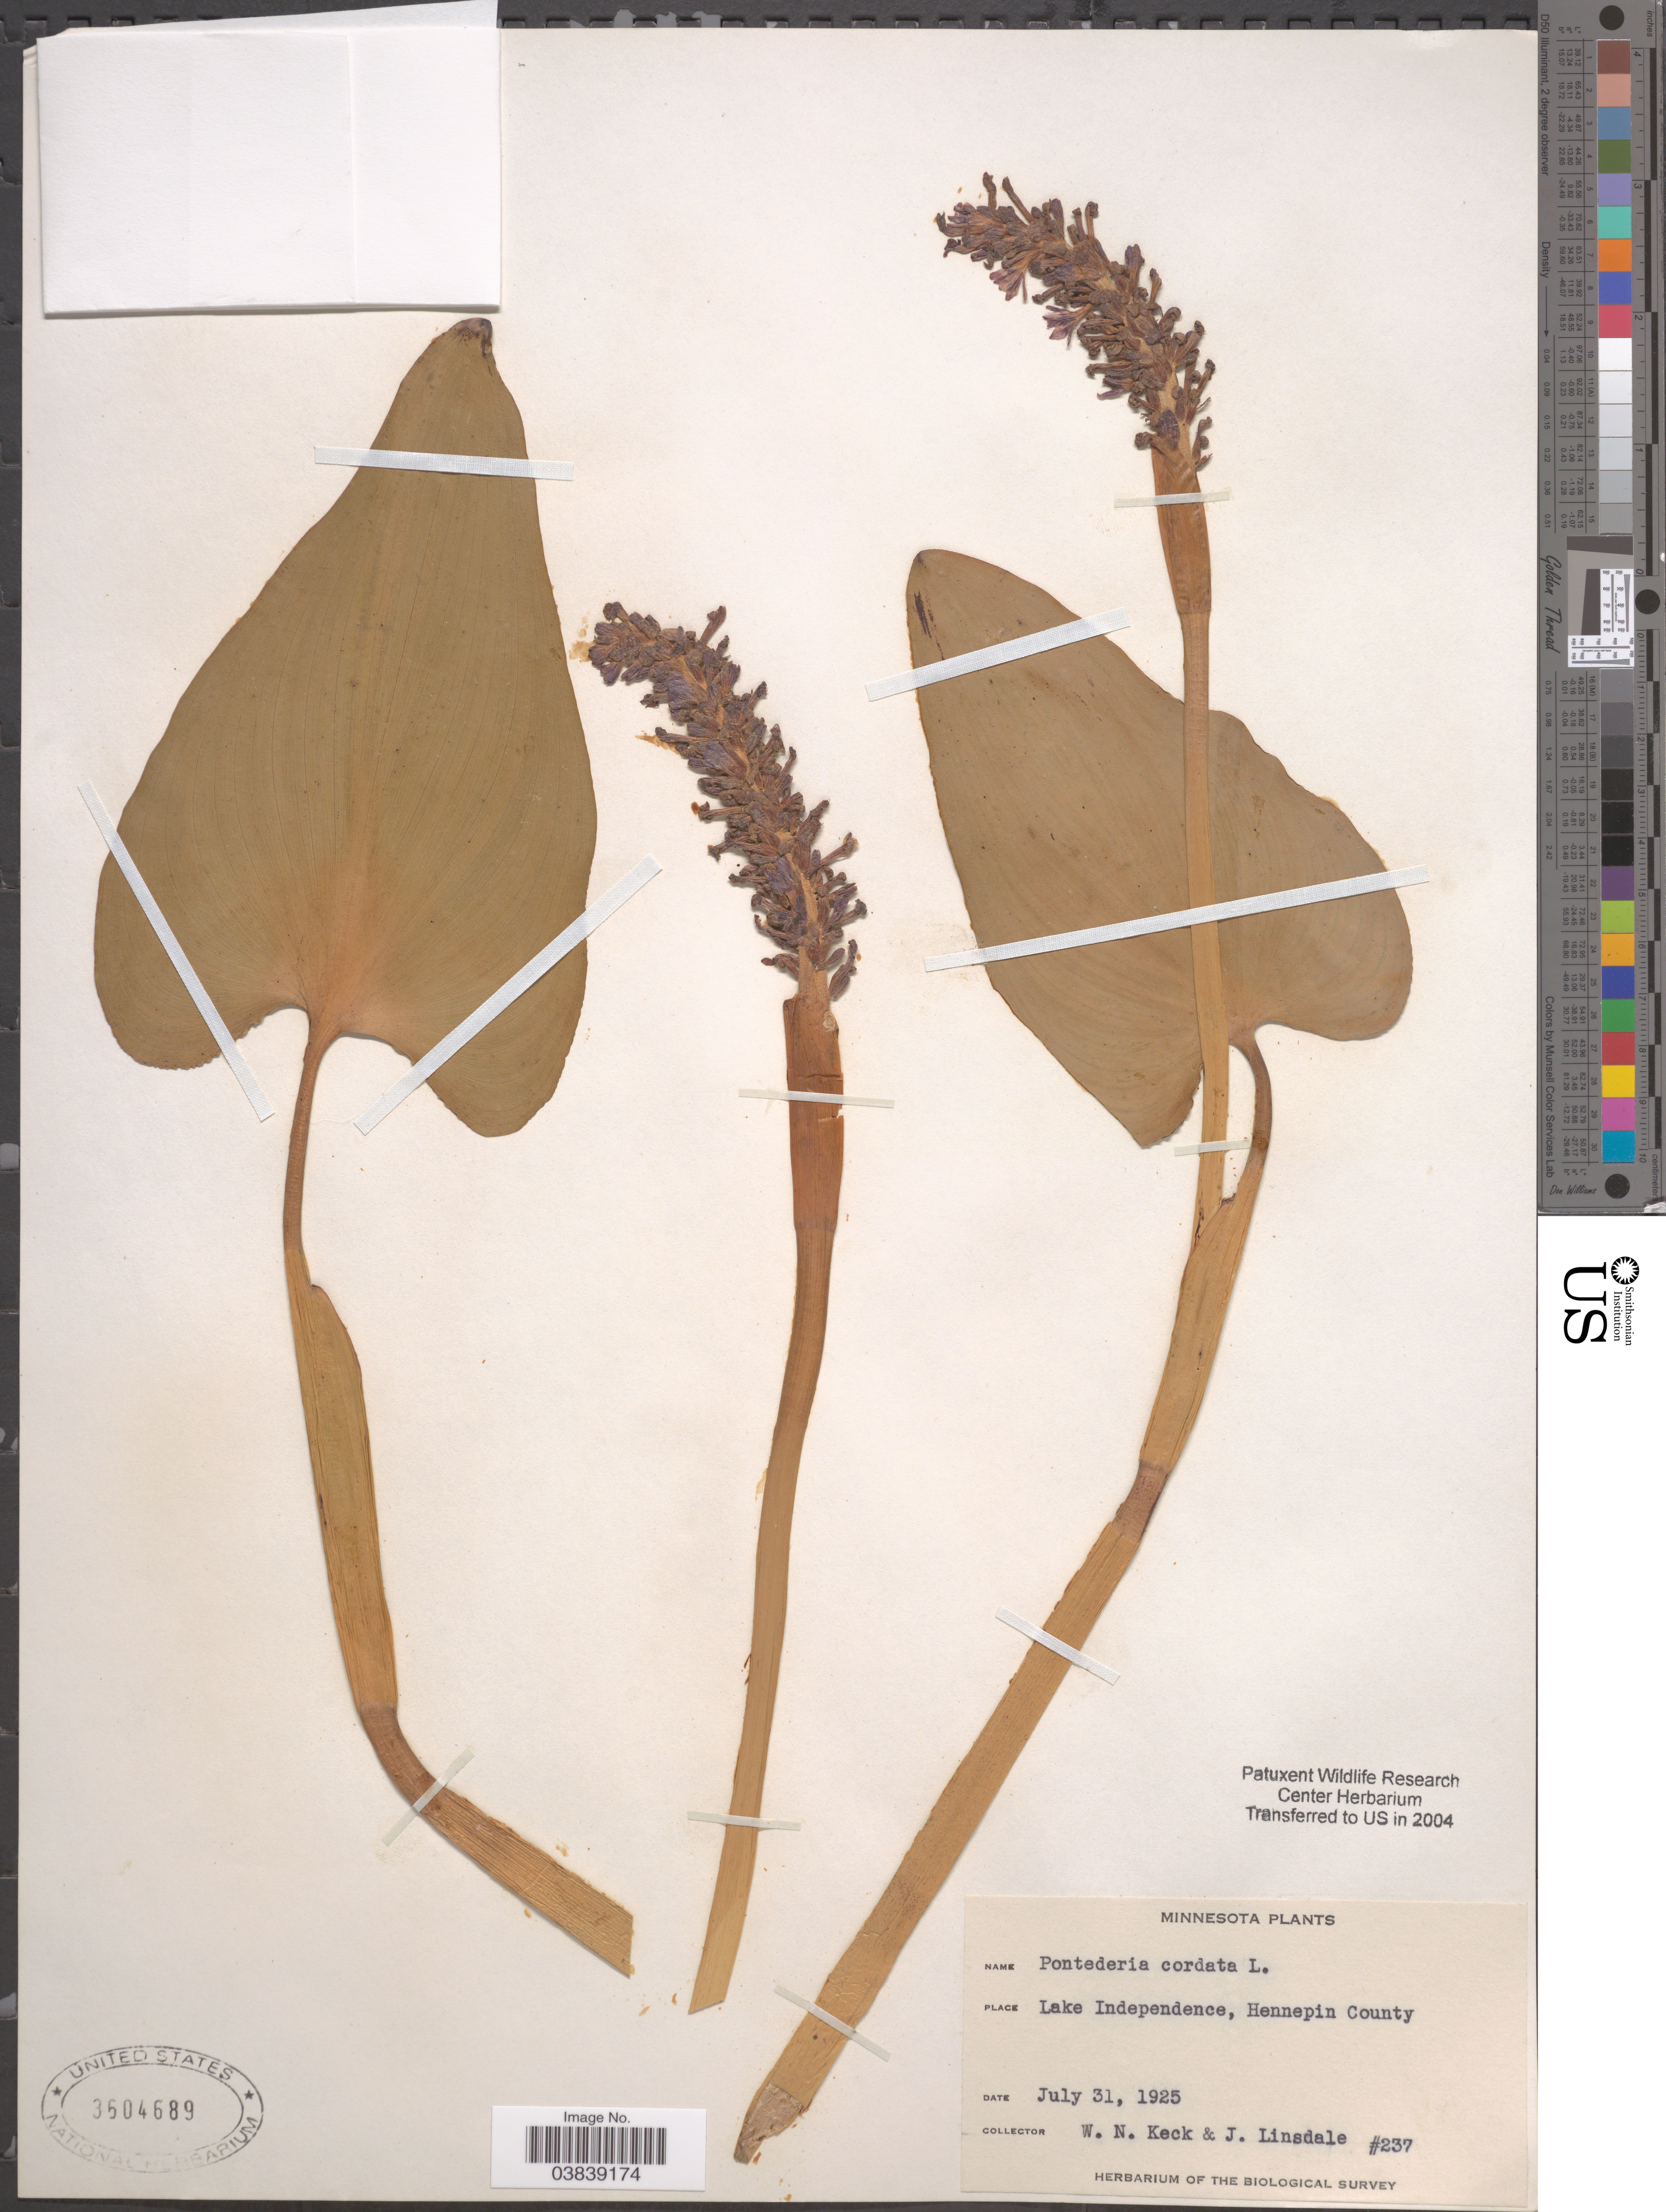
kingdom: Plantae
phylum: Tracheophyta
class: Liliopsida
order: Commelinales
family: Pontederiaceae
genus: Pontederia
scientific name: Pontederia cordata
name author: L.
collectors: W. Keck & J. Linsdale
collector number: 237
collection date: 1925-07-31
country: United States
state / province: Minnesota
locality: Lake Independence, Hennepin County.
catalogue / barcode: US 3604689